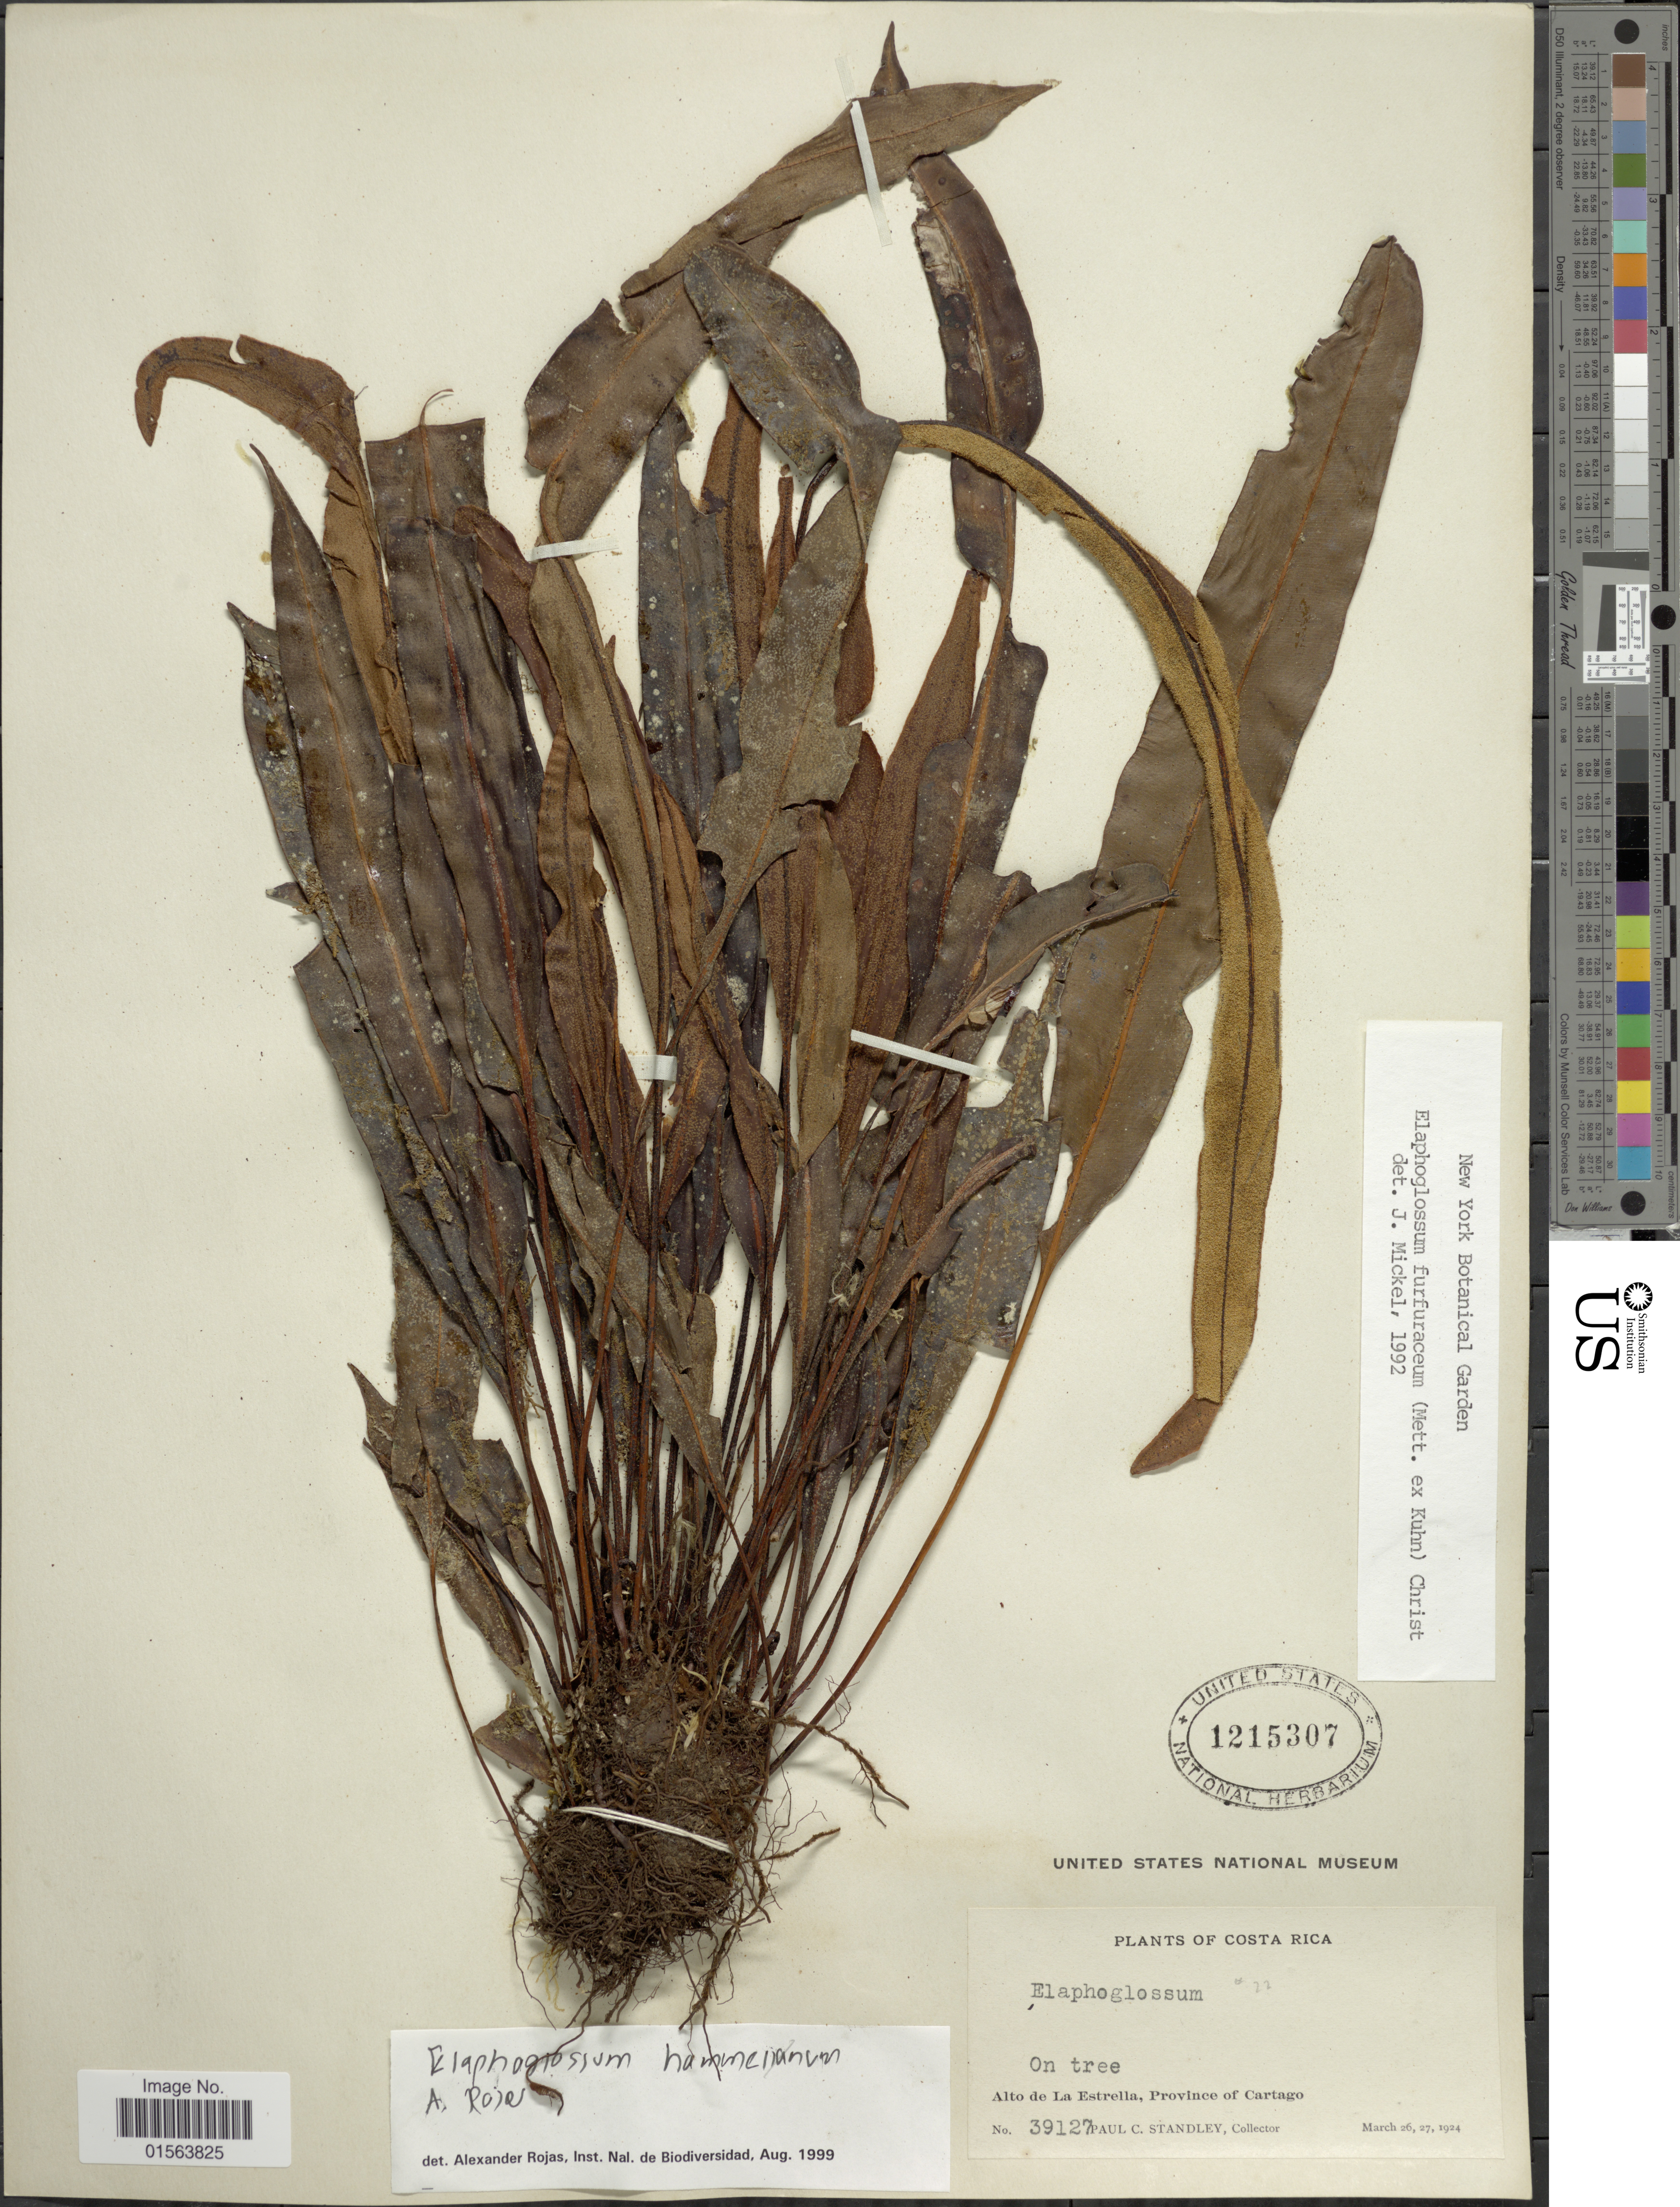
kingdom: Plantae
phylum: Tracheophyta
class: Polypodiopsida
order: Polypodiales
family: Dryopteridaceae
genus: Elaphoglossum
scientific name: Elaphoglossum hammelianum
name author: A. Rojas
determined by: Matos, F. B.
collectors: P. C. Standley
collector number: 39127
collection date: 1924-03-26/1924-03-27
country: Costa Rica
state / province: Cartago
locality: Alto de La Estrella, province of Cartago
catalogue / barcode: US 1215307